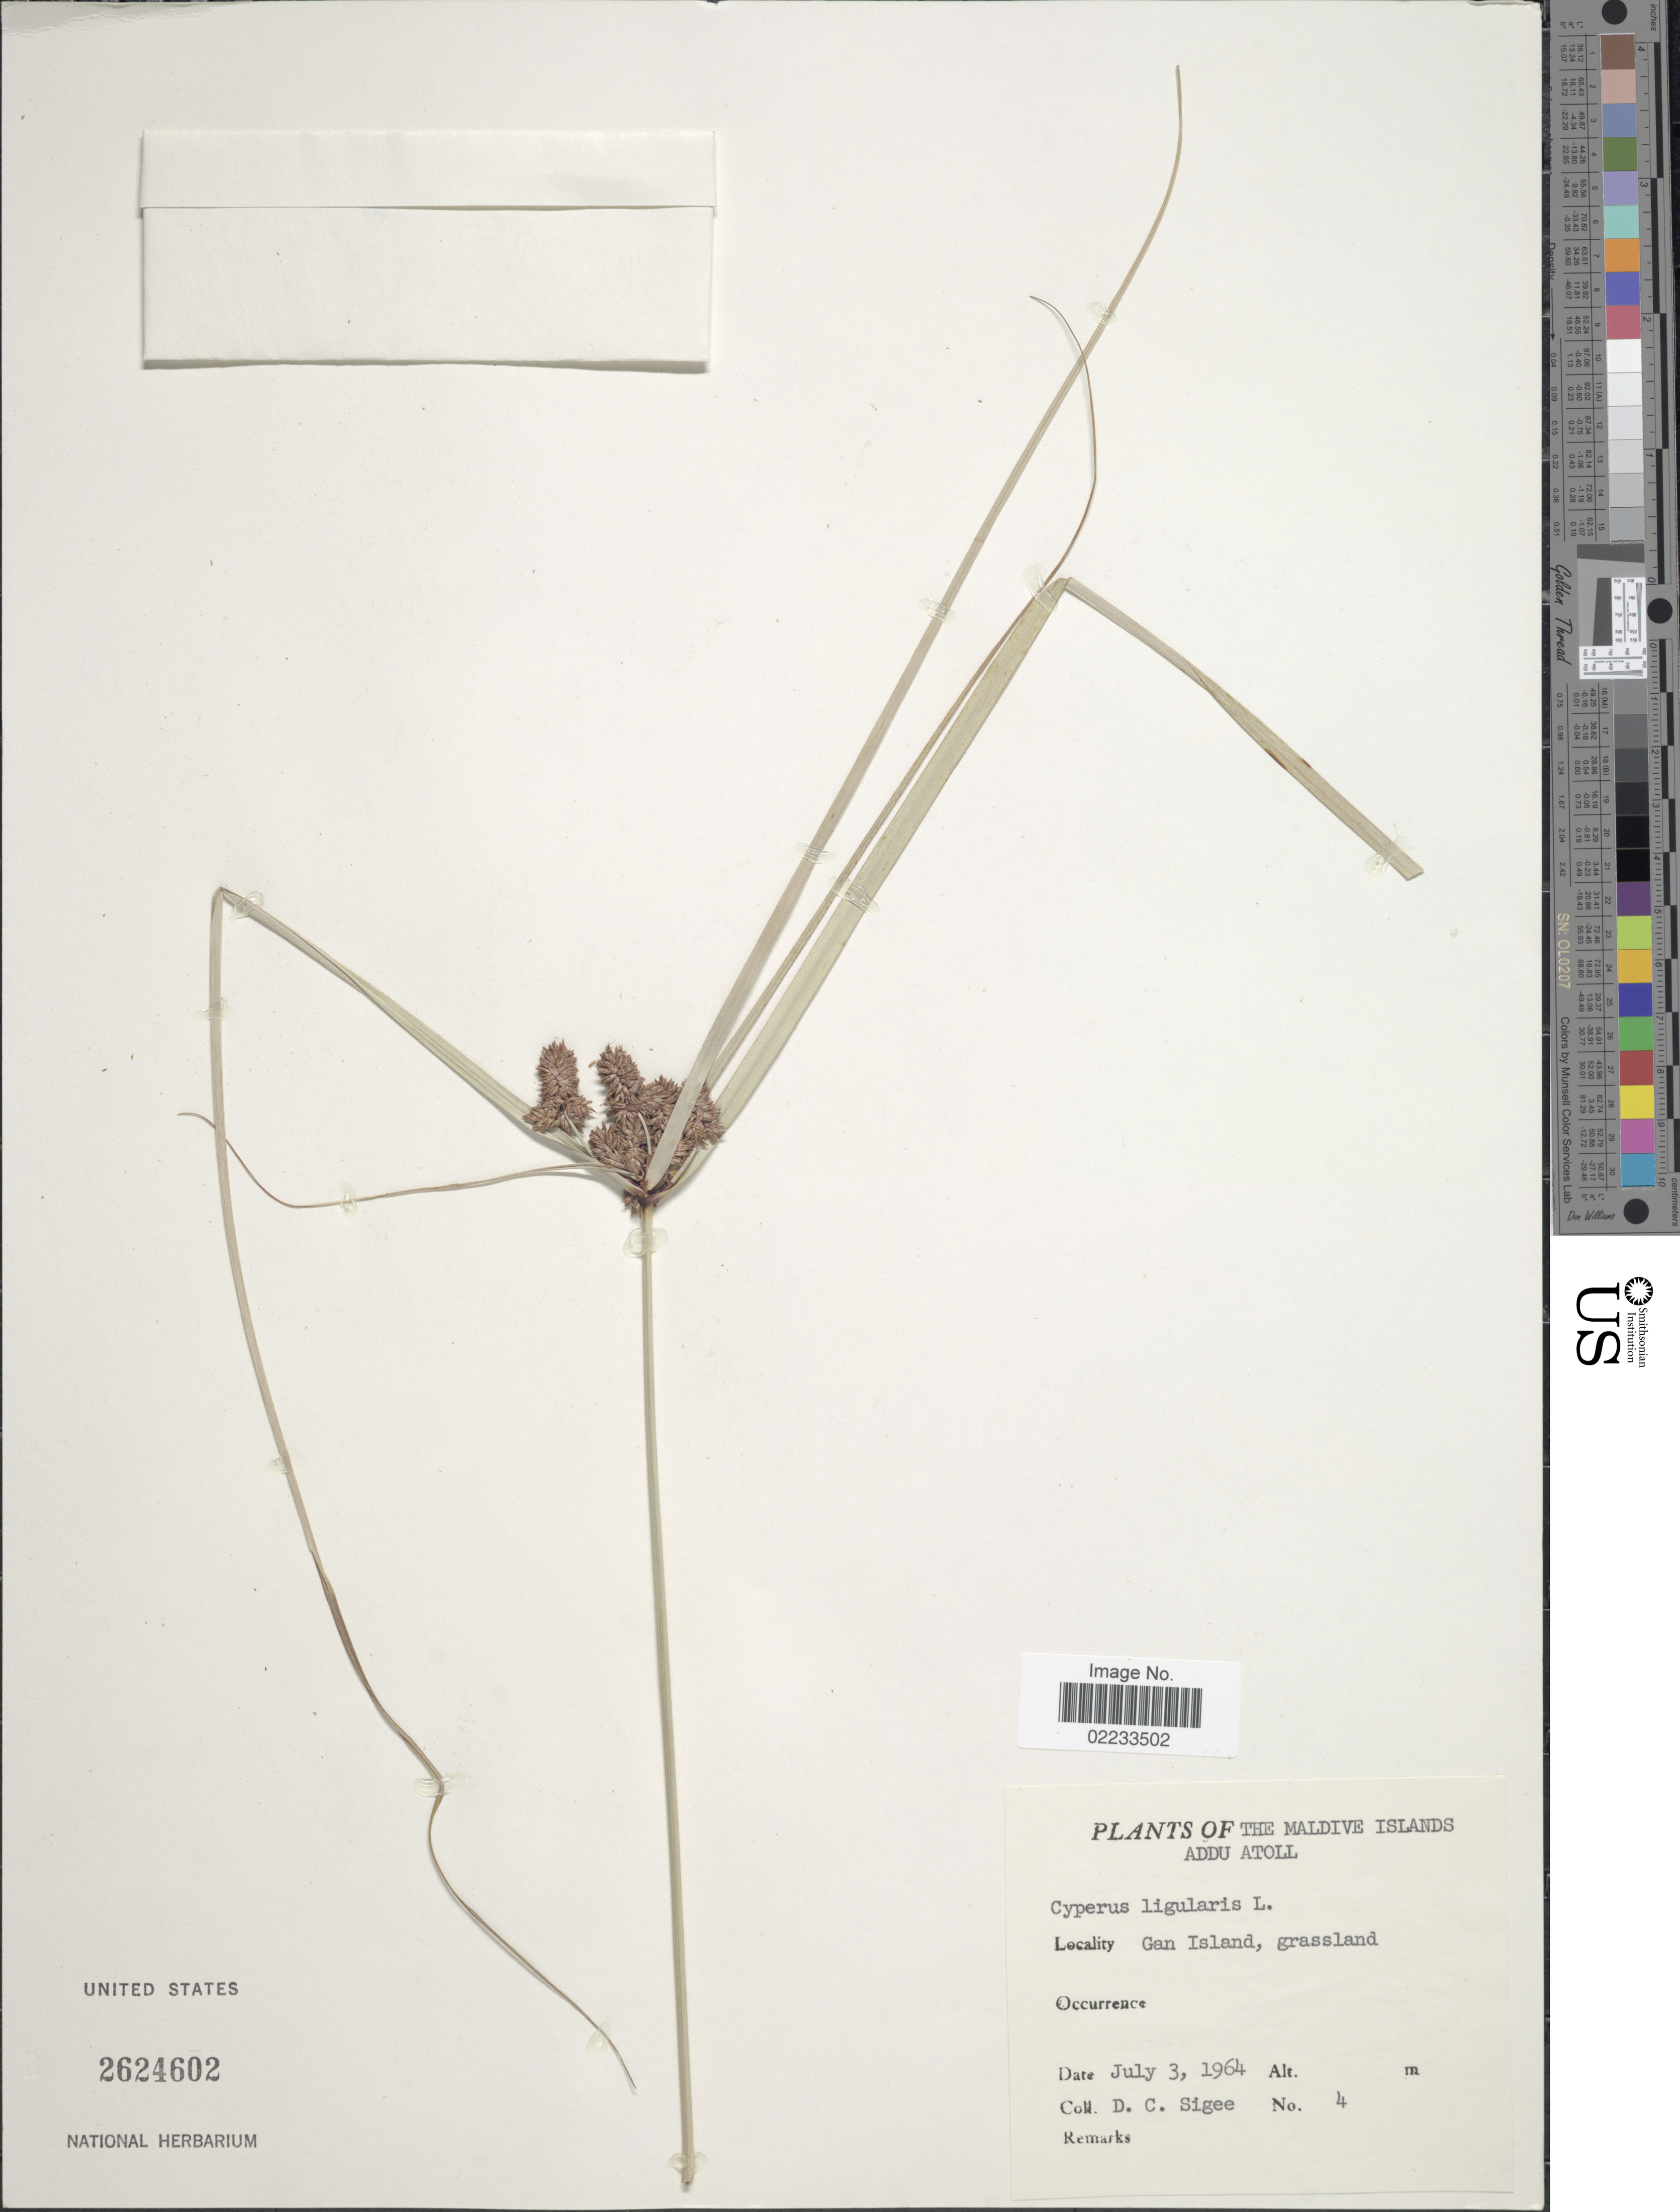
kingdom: Plantae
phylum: Tracheophyta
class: Liliopsida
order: Poales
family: Cyperaceae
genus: Cyperus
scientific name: Cyperus ligularis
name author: L.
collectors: D. C. Sigee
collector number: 4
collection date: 1964-07-03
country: Maldive Islands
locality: Addu Atoll, Gan Island, grassland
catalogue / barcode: US 2624602